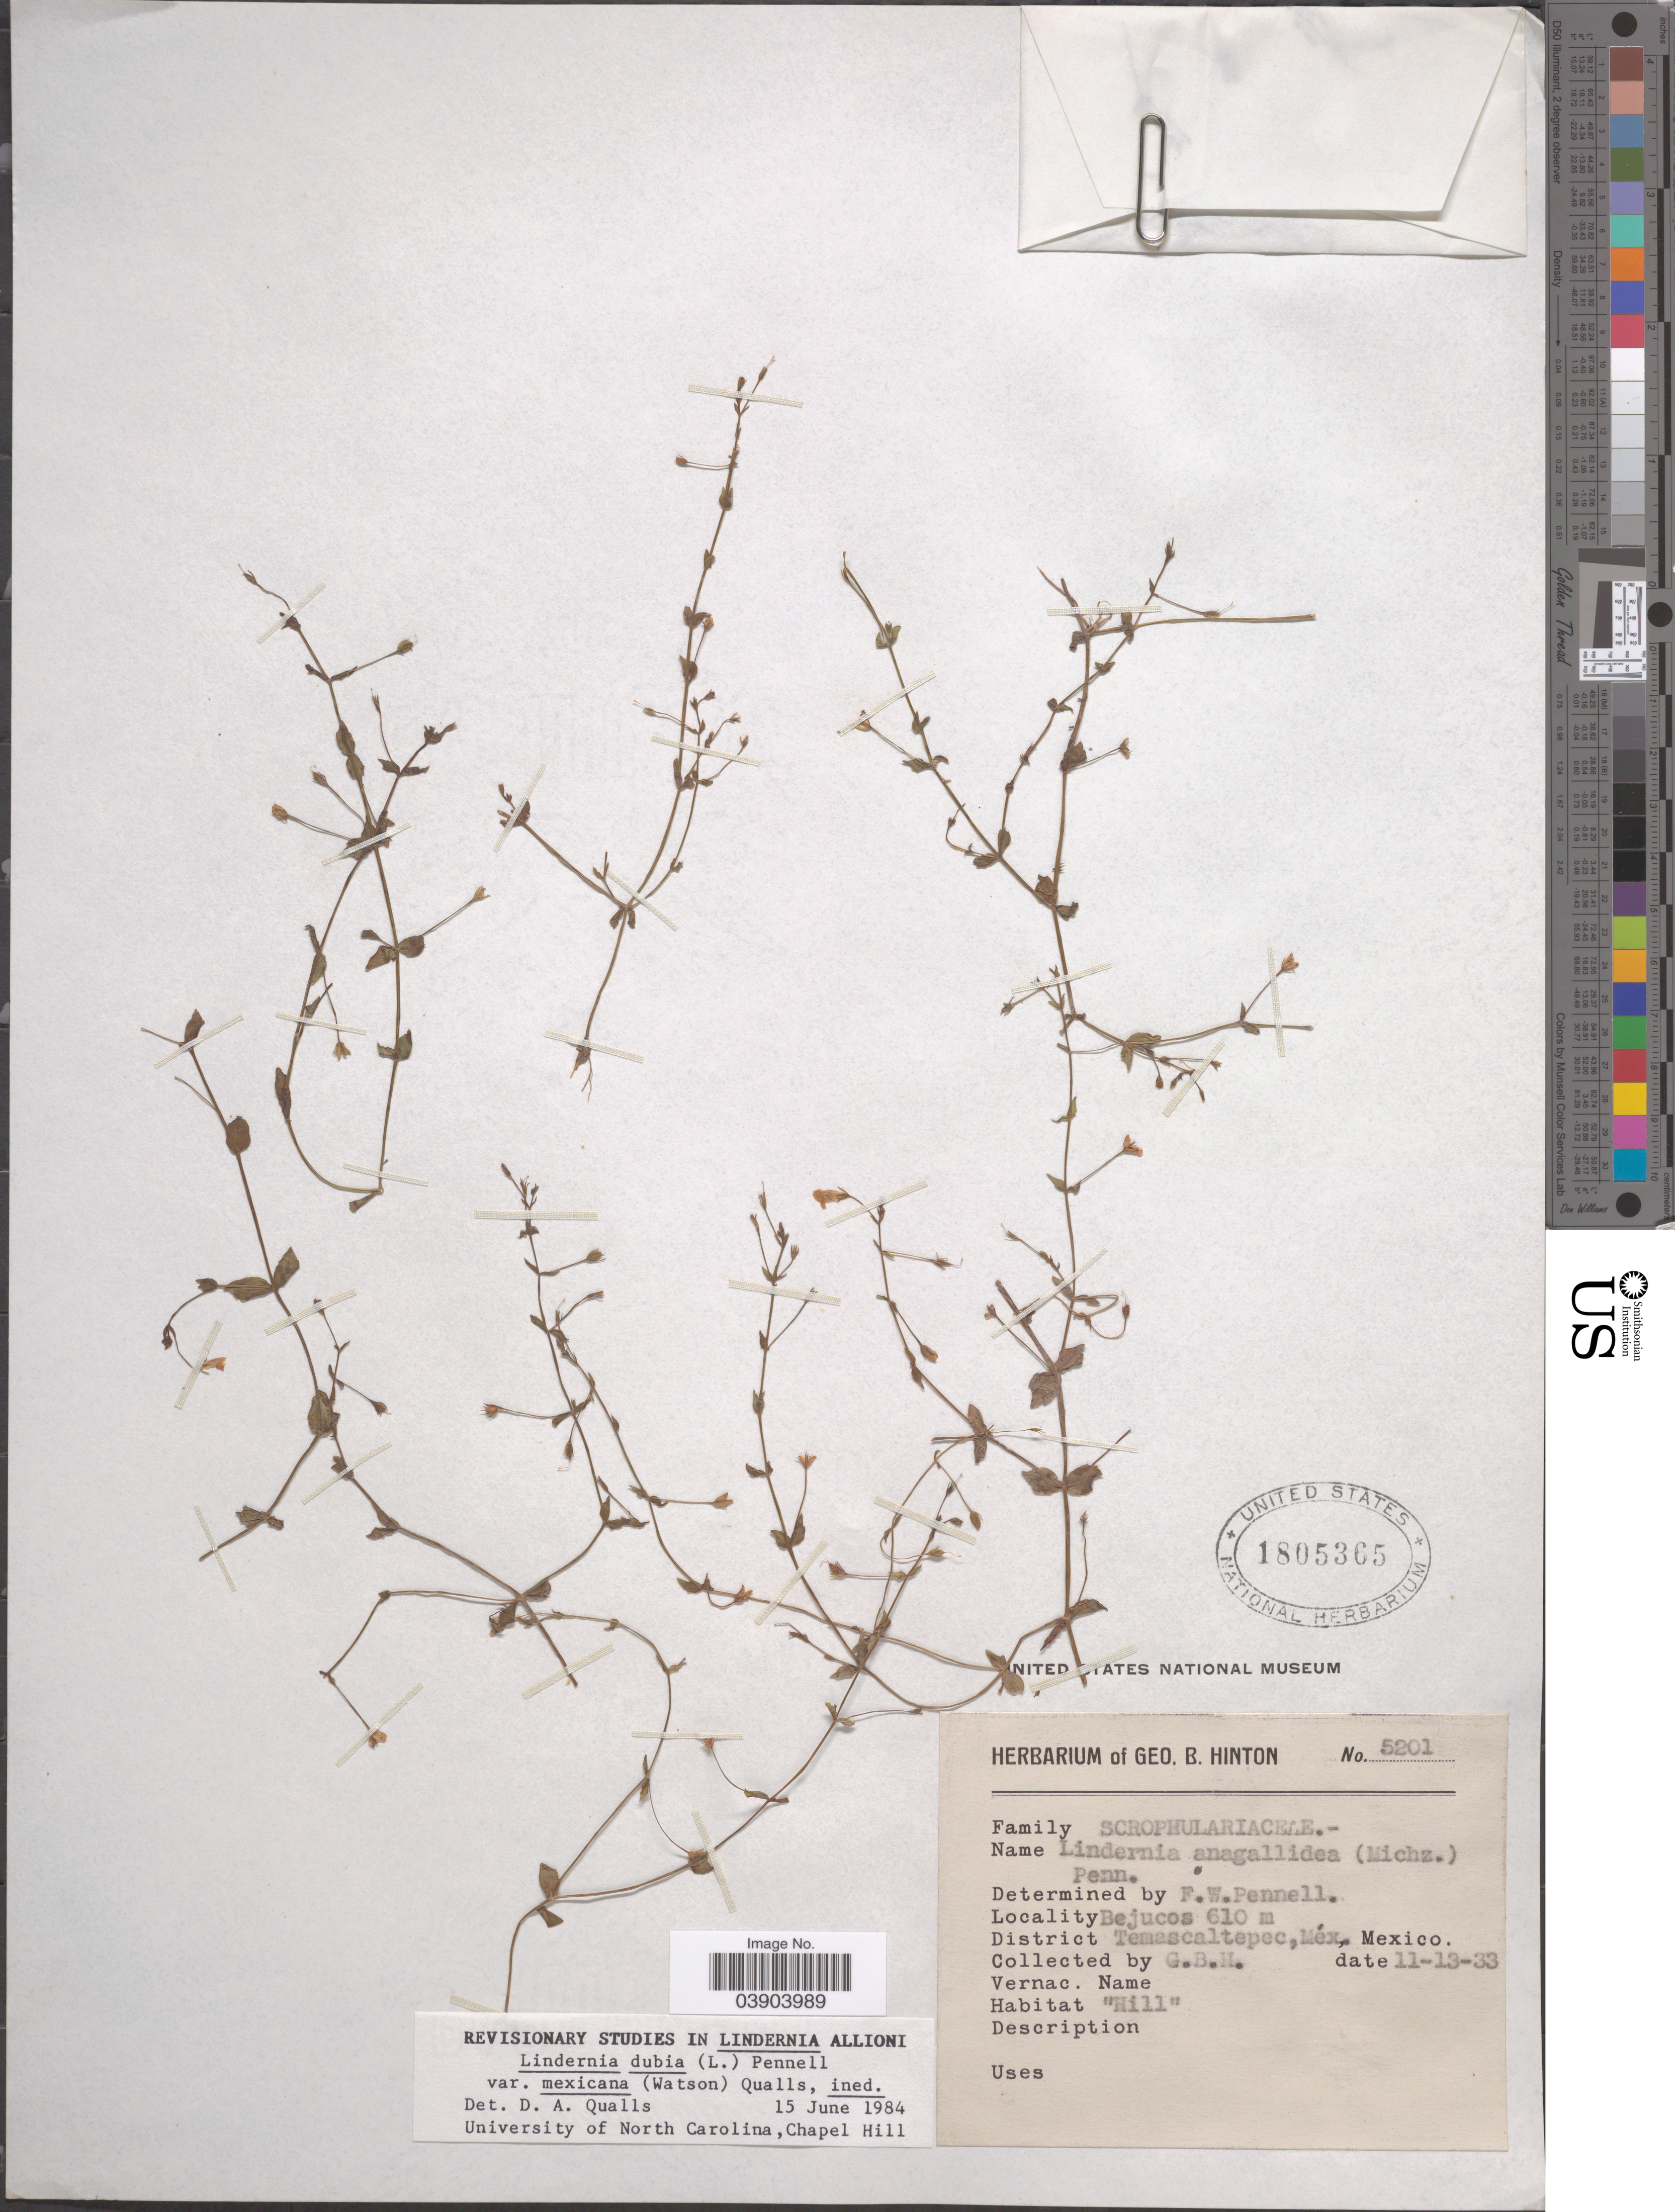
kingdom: Plantae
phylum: Tracheophyta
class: Magnoliopsida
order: Lamiales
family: Linderniaceae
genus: Lindernia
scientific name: Lindernia dubia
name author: (L.) Pennell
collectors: G. B. Hinton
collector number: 5201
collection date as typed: Transcribed d/m/y: 13/11/33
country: Mexico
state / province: México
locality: Bejucos. District. Temascaltepec. "Hill".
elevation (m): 610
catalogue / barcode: US 1805365